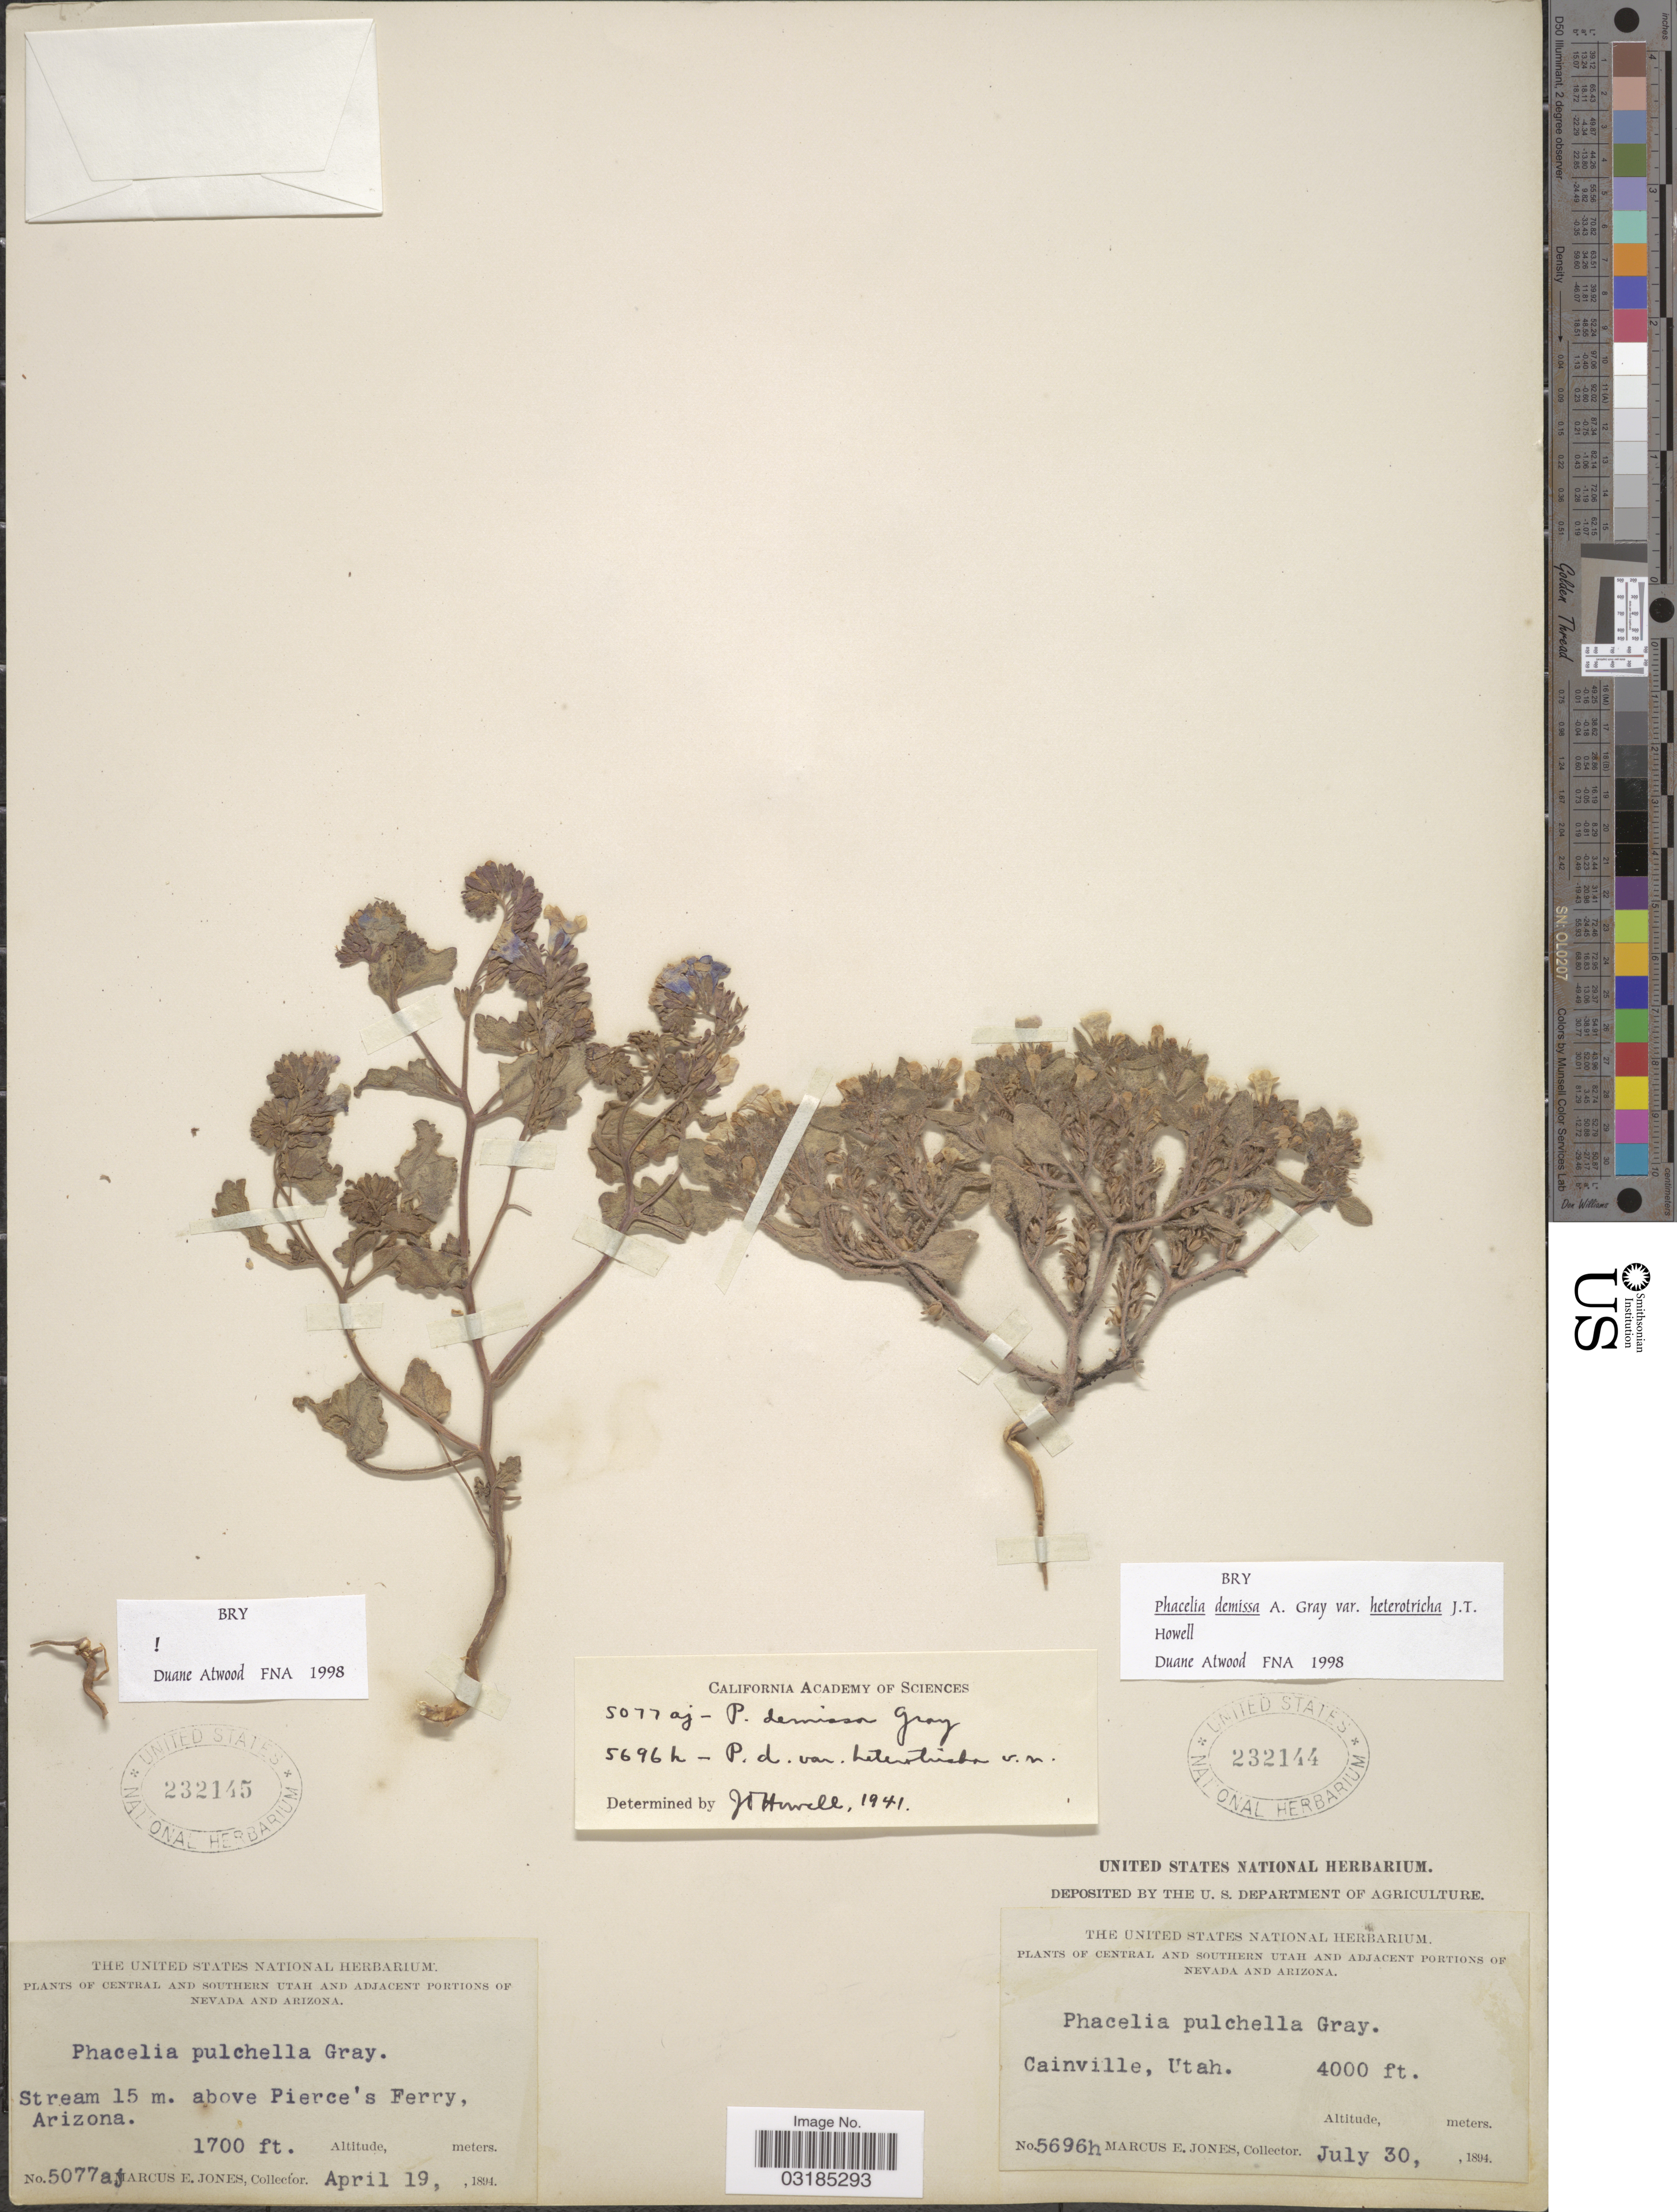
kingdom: Plantae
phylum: Tracheophyta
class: Magnoliopsida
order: Boraginales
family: Hydrophyllaceae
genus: Phacelia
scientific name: Phacelia demissa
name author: A. Gray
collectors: M. E. Jones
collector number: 5077a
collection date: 1894-04-19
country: United States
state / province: Arizona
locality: Central and Southern Utah and adjacent portions of Nevada and Arizona. Stream 15 m. above Pierce's Ferry.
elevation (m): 518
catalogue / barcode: US 232145